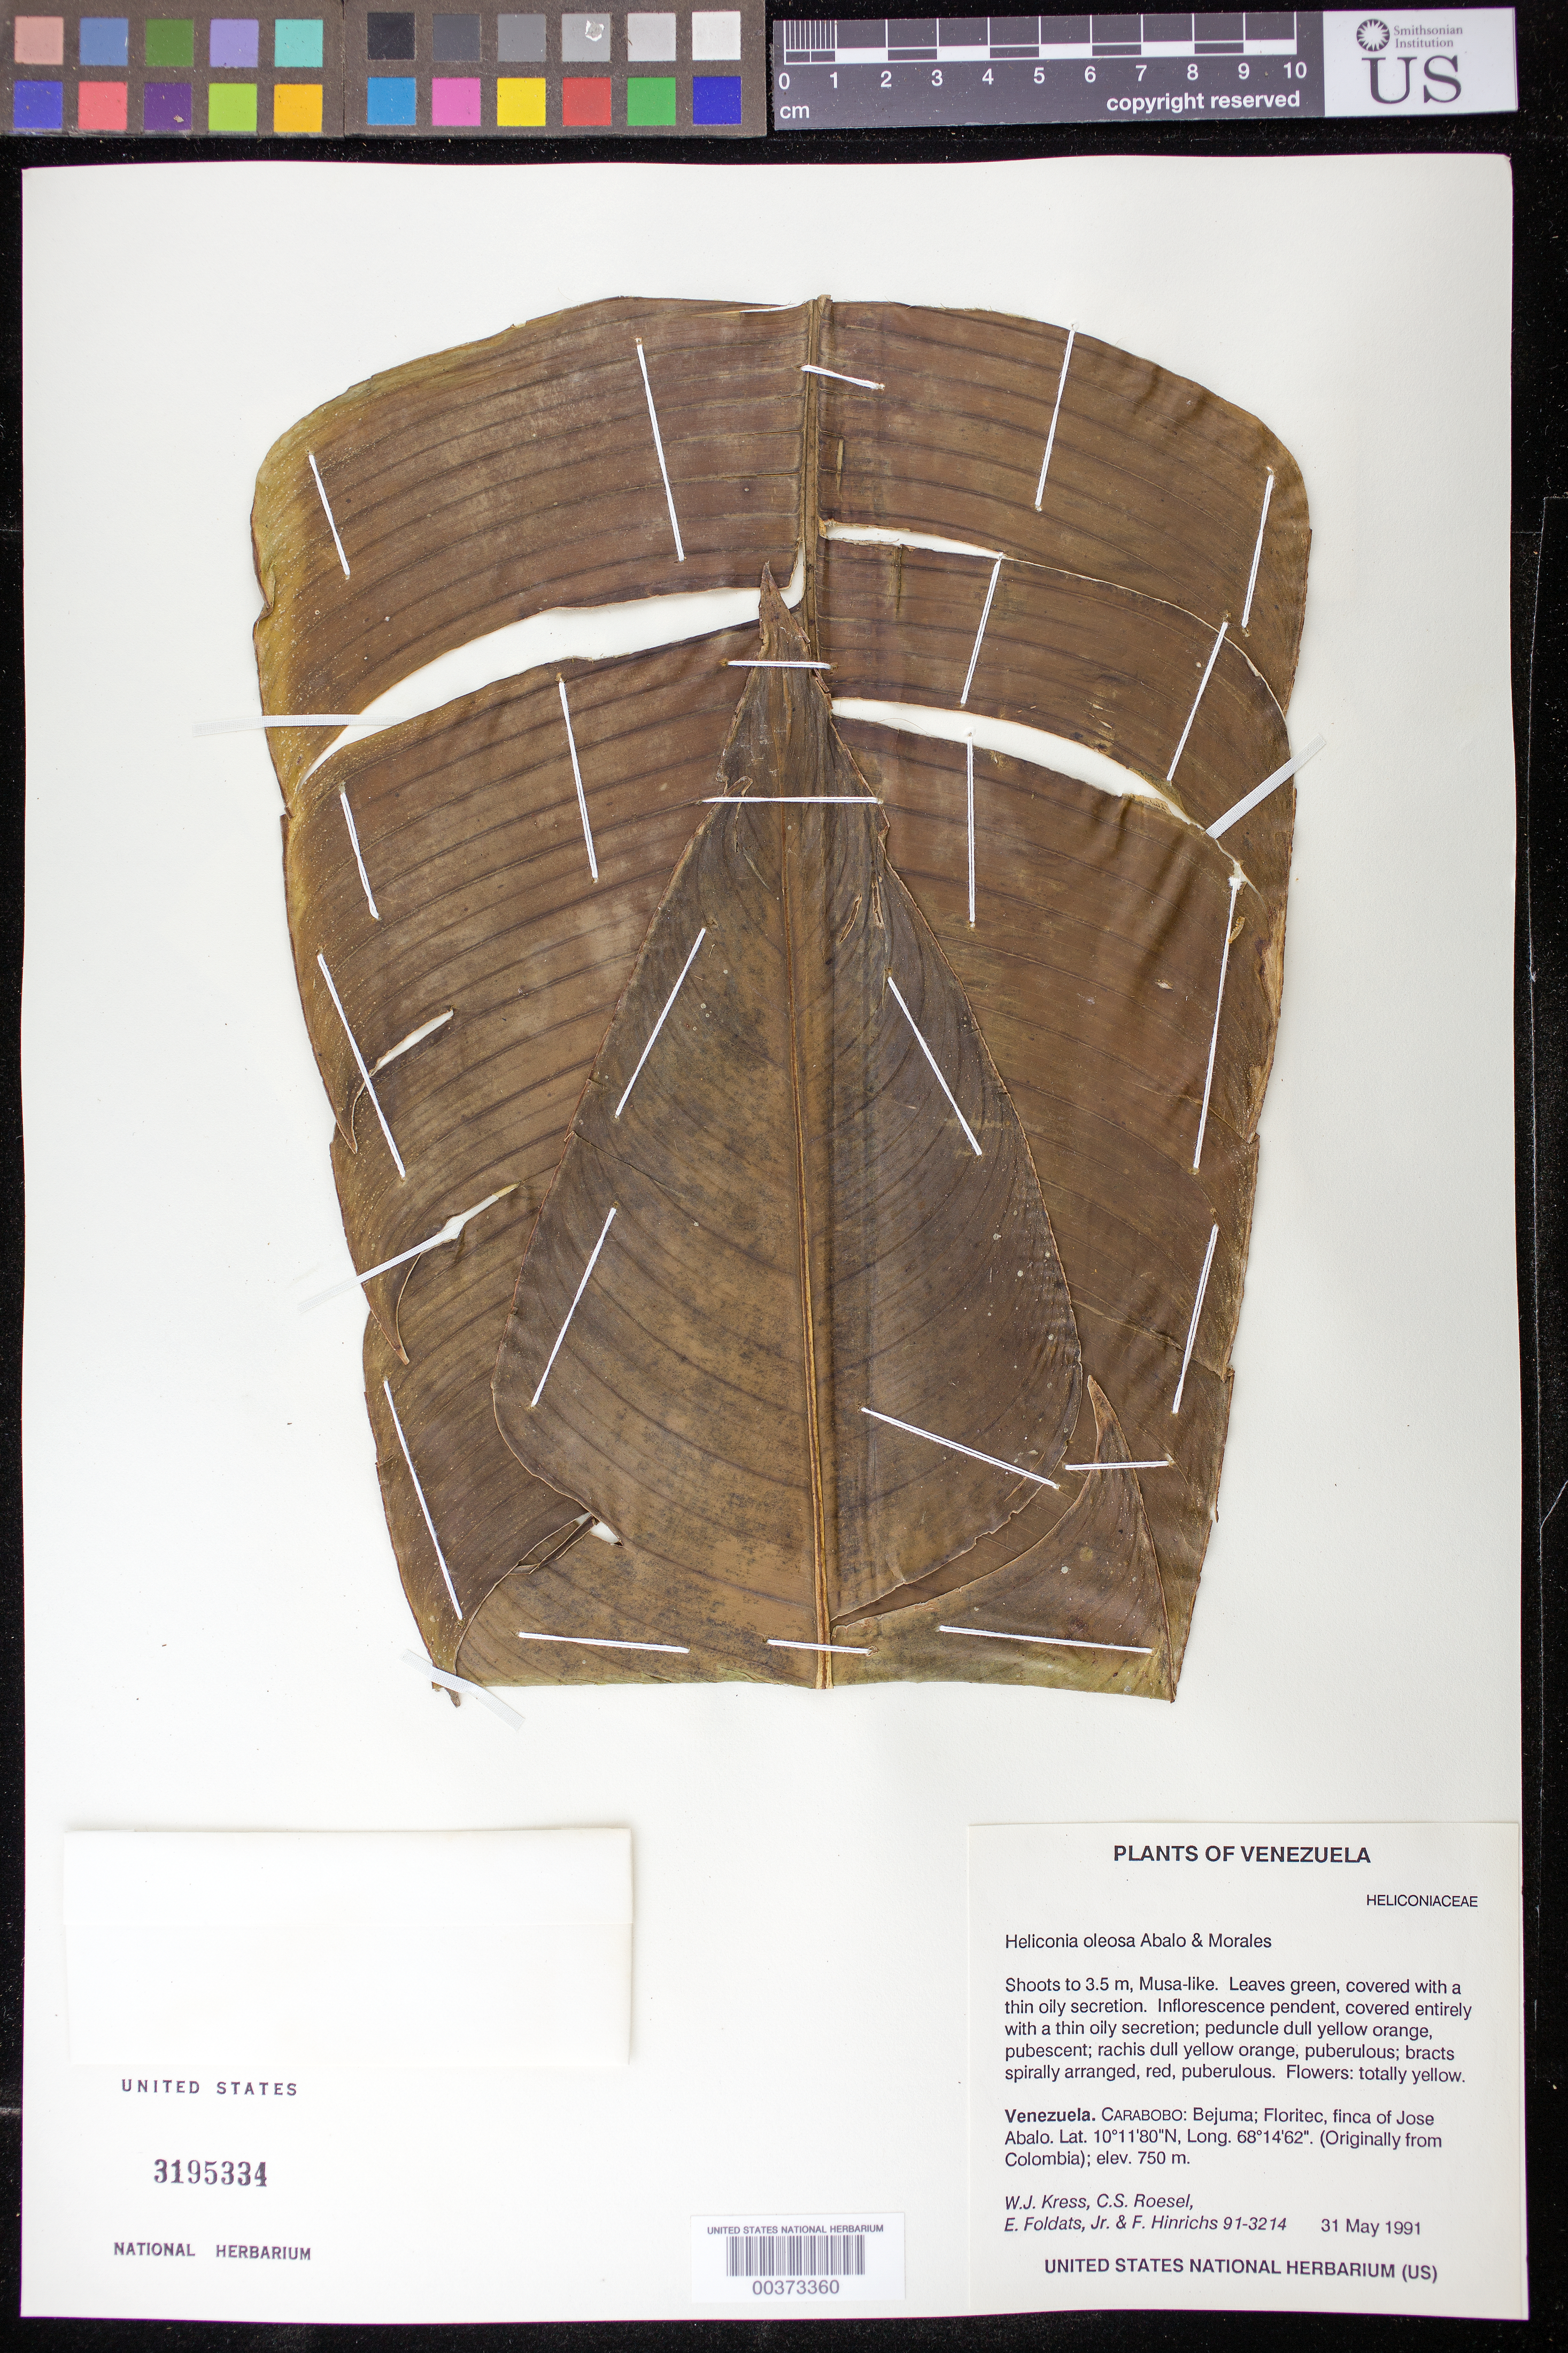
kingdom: Plantae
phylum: Tracheophyta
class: Liliopsida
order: Zingiberales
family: Heliconiaceae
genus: Heliconia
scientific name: Heliconia oleosa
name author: Abalo & G. Morales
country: Colombia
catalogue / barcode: US 3195334